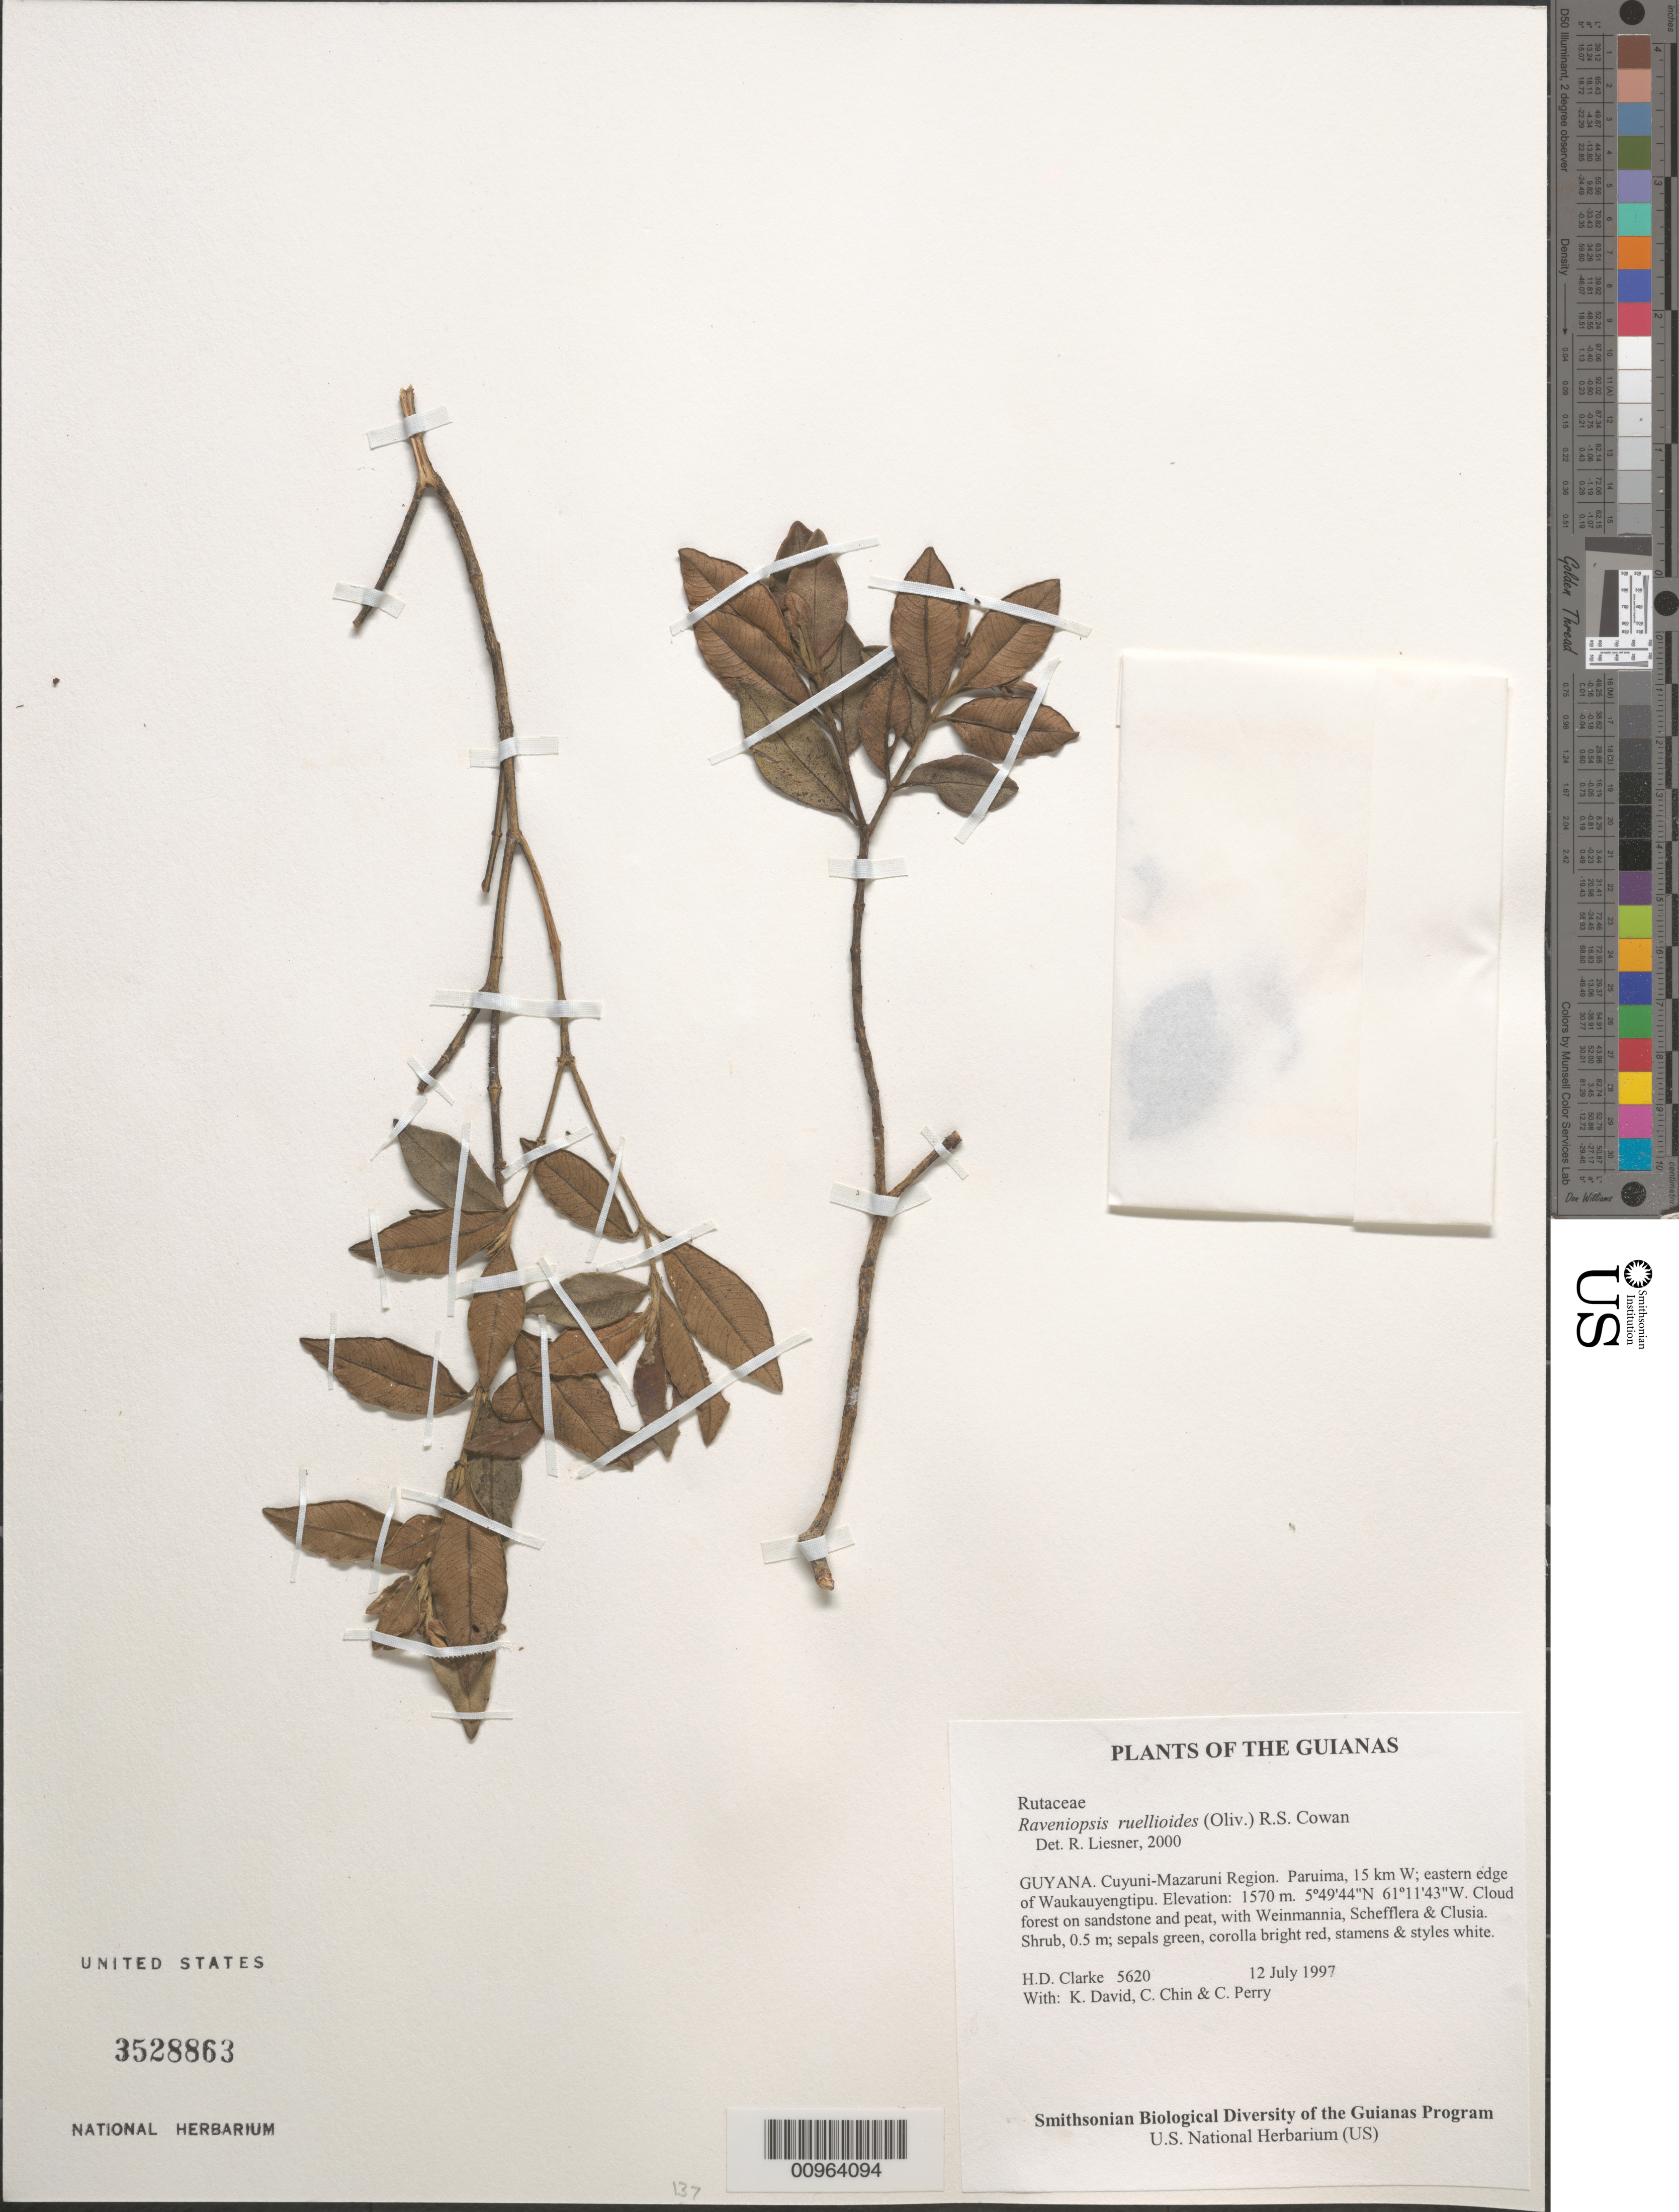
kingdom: Plantae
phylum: Tracheophyta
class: Magnoliopsida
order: Sapindales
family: Rutaceae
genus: Raveniopsis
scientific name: Raveniopsis ruellioides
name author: (Oliv.) R.S. Cowan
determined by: Liesner, R. L.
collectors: H. D. Clarke, K. David, C. Chin & C. Perry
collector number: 5620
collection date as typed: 12 July 1997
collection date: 1997-07-12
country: Guyana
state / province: Cuyuni-Mazaruni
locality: Paruima, 15 km W; eastern edge of Waukauyengtipu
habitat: Cloud forest on sandstone and peat, with Weinmannia, Schefflera & Clusia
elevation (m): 1570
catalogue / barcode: US 3528863